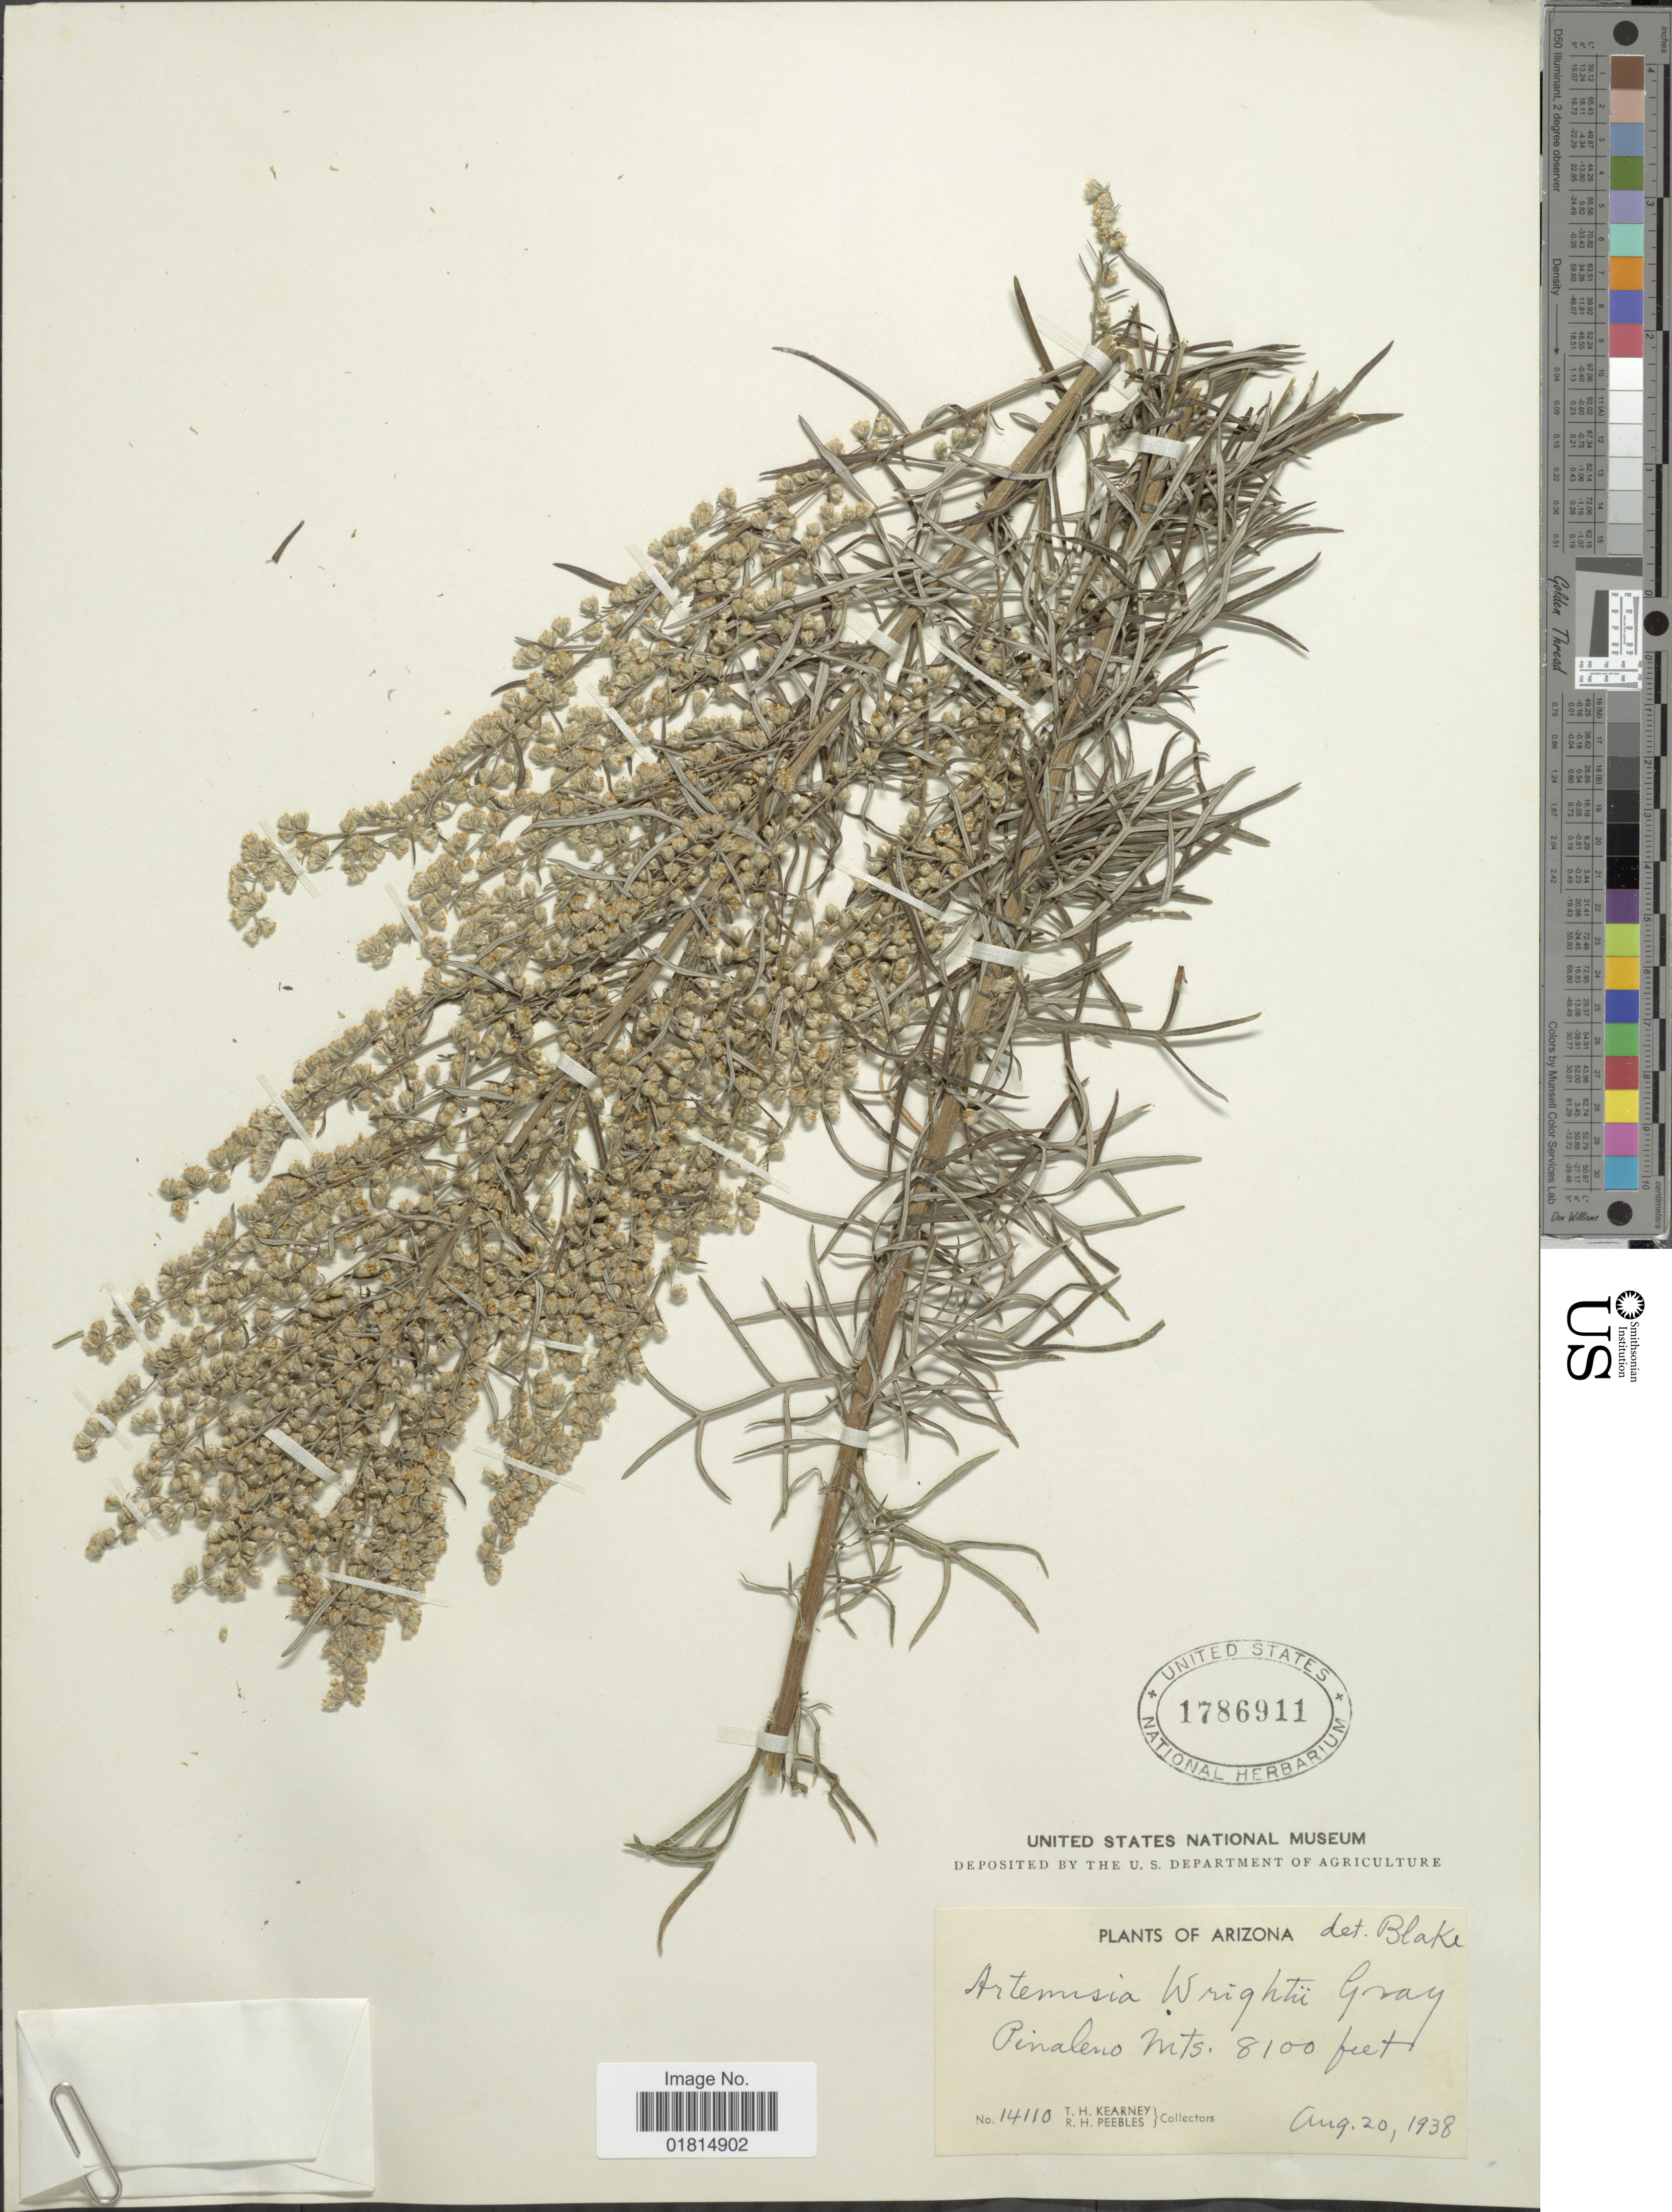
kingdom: Plantae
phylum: Tracheophyta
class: Magnoliopsida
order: Asterales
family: Asteraceae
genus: Artemisia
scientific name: Artemisia carruthii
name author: Alph. Wood ex Carruth.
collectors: T. H. Kearney & R. H. Peebles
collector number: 14110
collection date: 1938-08-20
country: United States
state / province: Arizona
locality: Pinaleno Mts.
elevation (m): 2469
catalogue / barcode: US 1786911